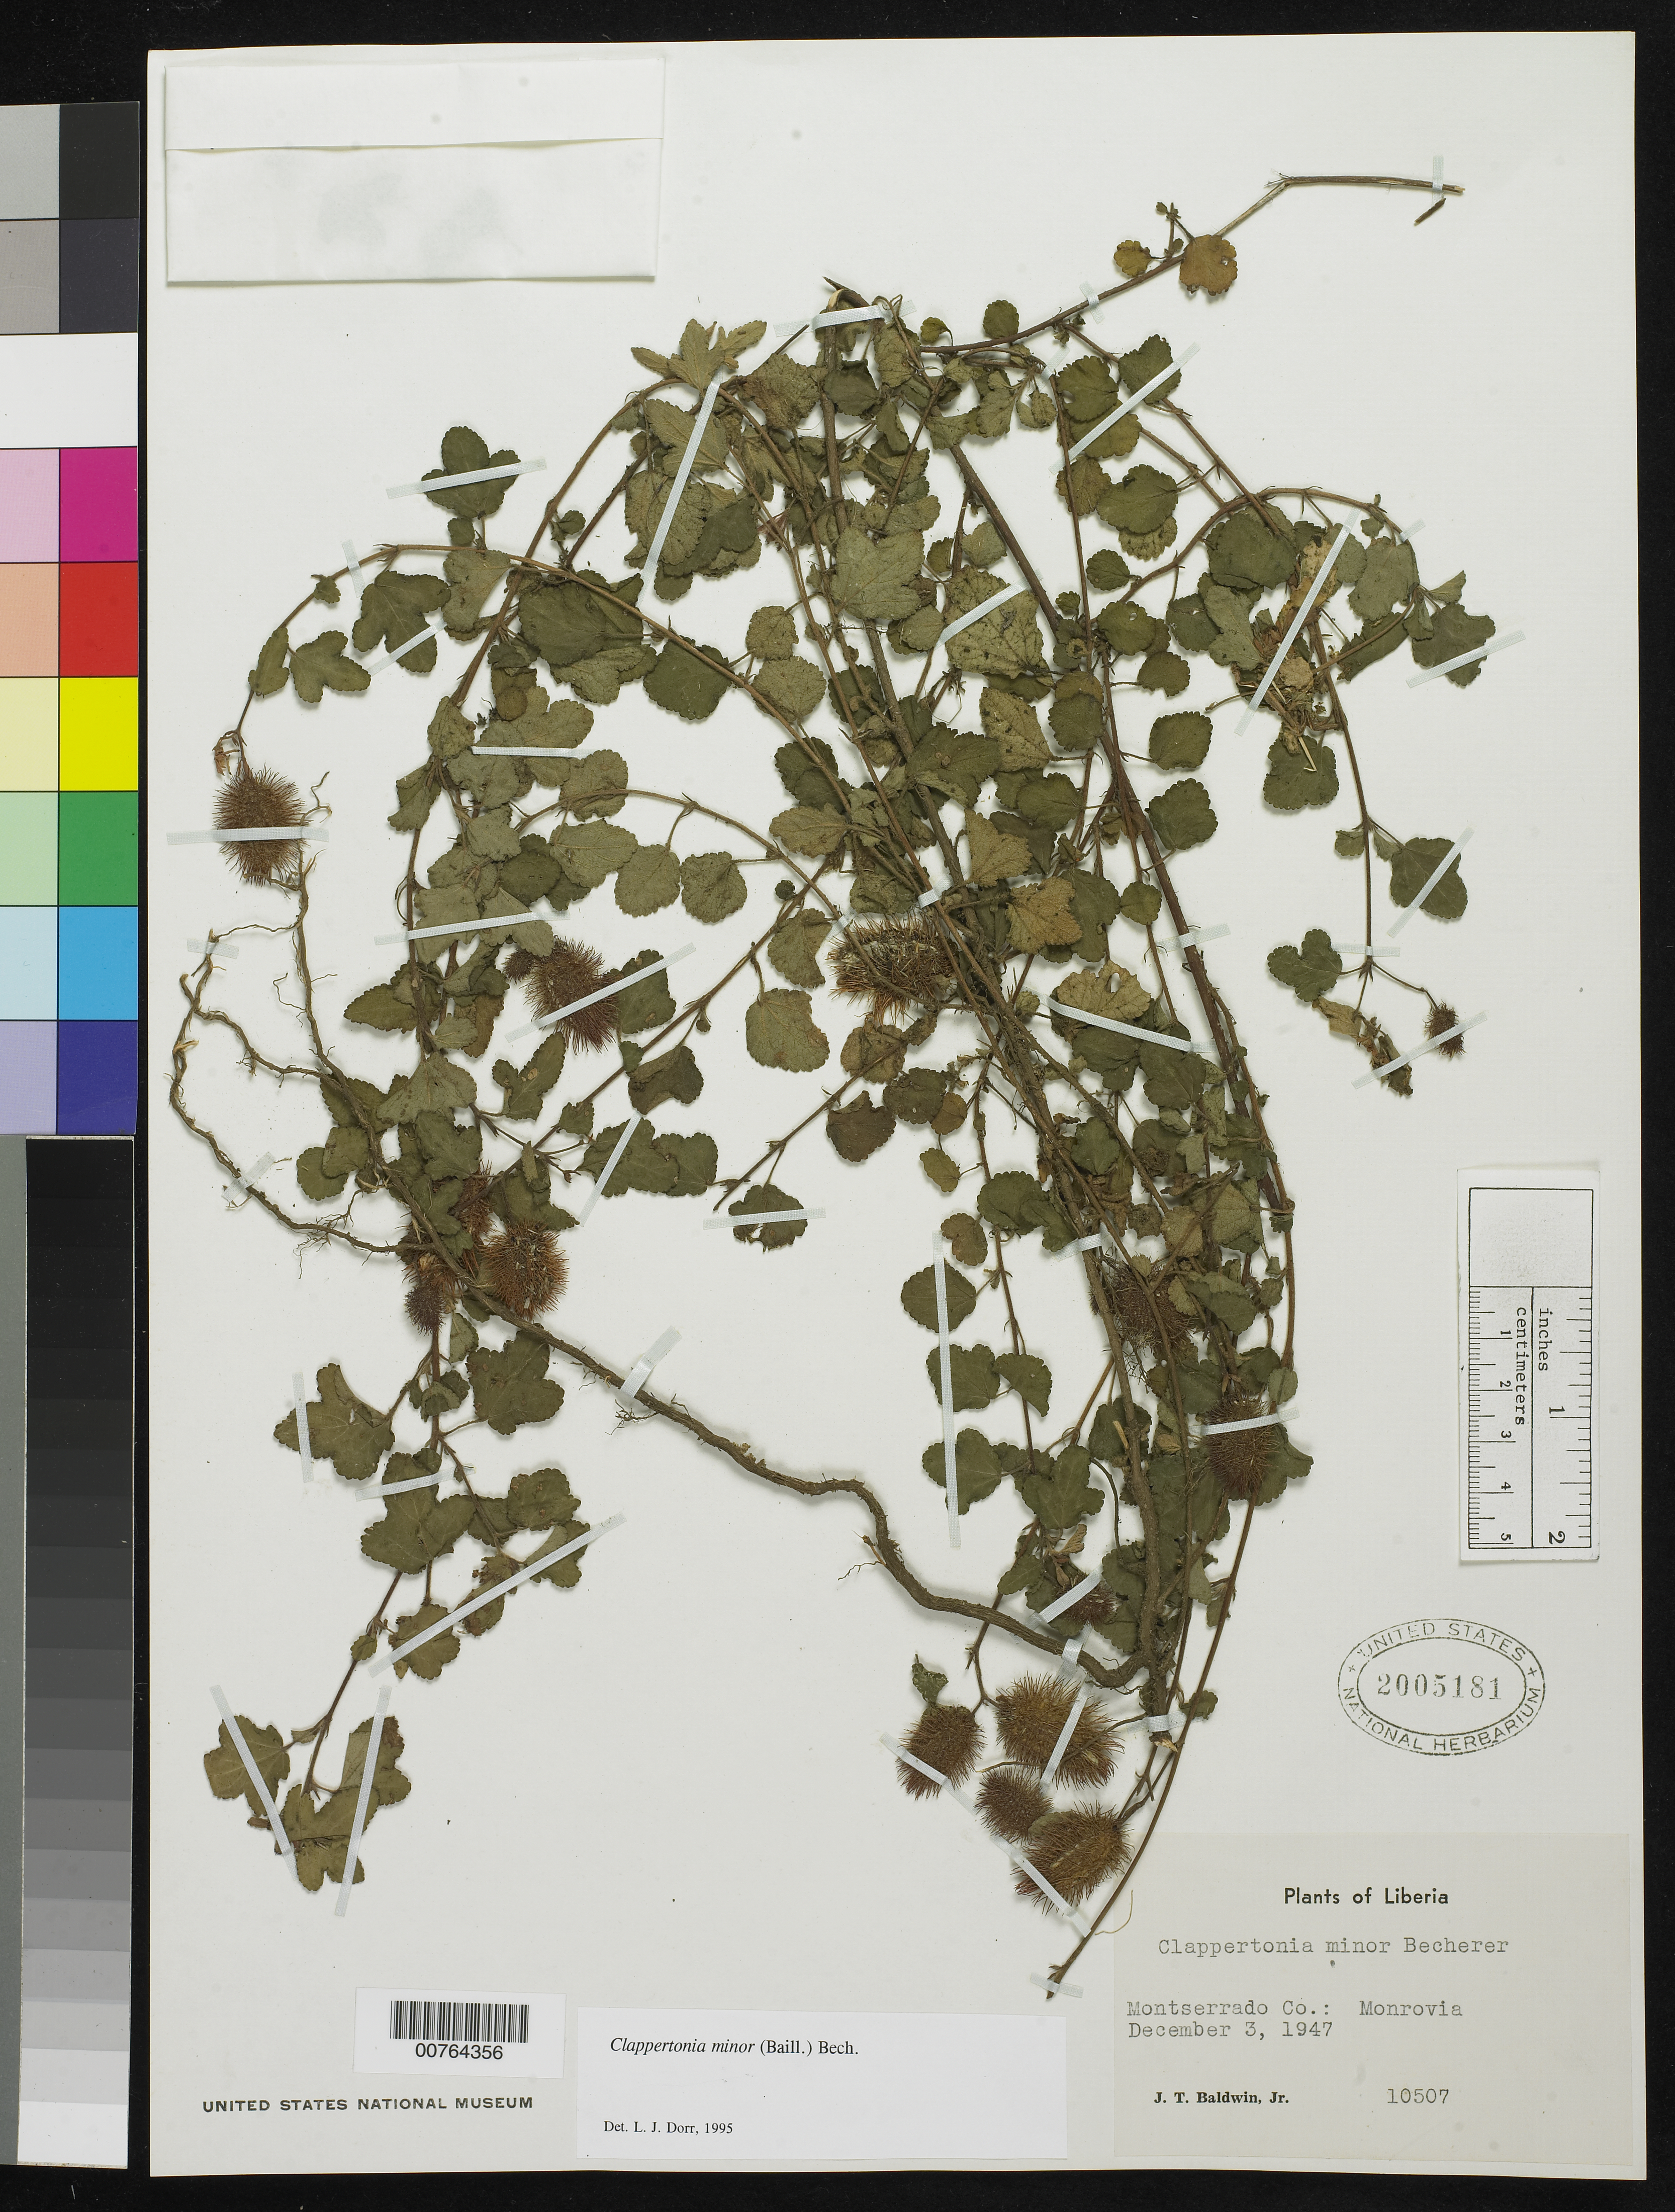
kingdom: Plantae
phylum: Tracheophyta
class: Magnoliopsida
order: Malvales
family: Malvaceae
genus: Clappertonia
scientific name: Clappertonia minor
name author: (Baill.) Bremek.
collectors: J. T. Baldwin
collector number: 10507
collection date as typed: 03 Dec 1947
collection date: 1947-12-03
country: Liberia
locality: Montserrado Co.: Monrovia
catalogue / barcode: US 2005181